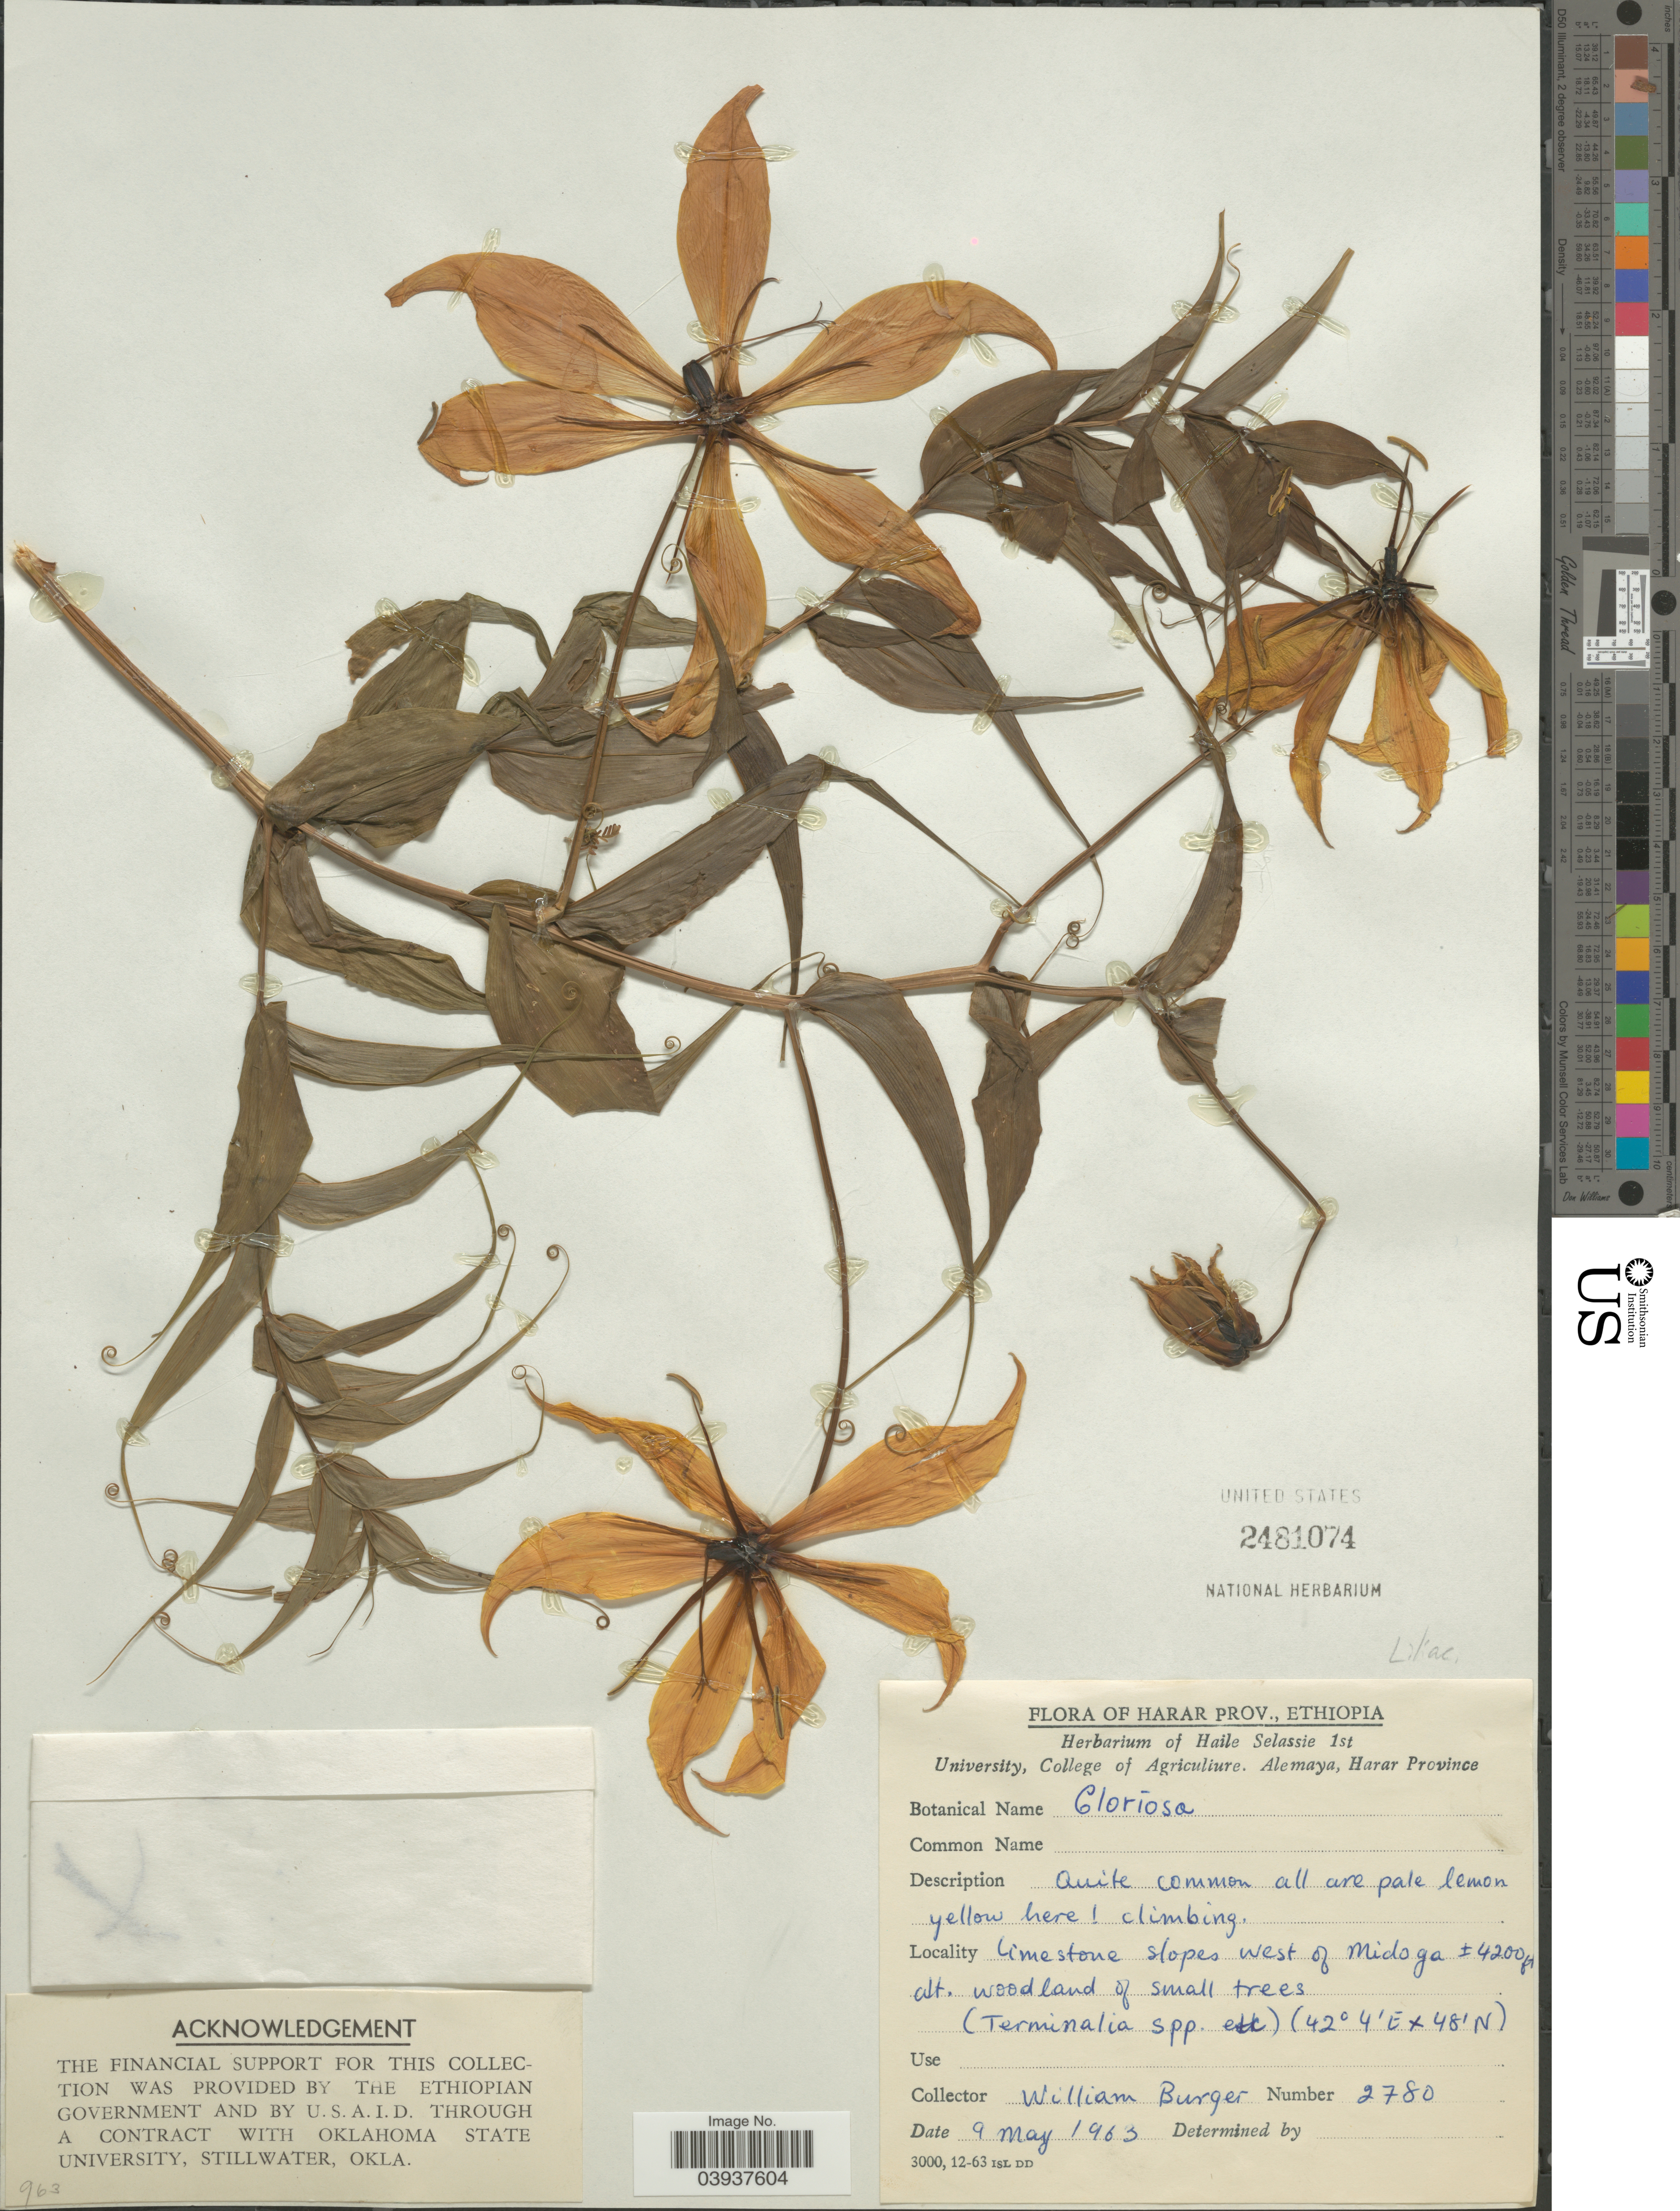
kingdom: Plantae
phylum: Tracheophyta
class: Liliopsida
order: Liliales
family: Colchicaceae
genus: Gloriosa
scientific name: Gloriosa sp.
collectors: W. Burger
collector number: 2780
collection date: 1963-05-09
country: Ethiopia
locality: Harar Prov. Limestone slopes west of Midoga woodland of small trees.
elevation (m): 1280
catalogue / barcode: US 2481074